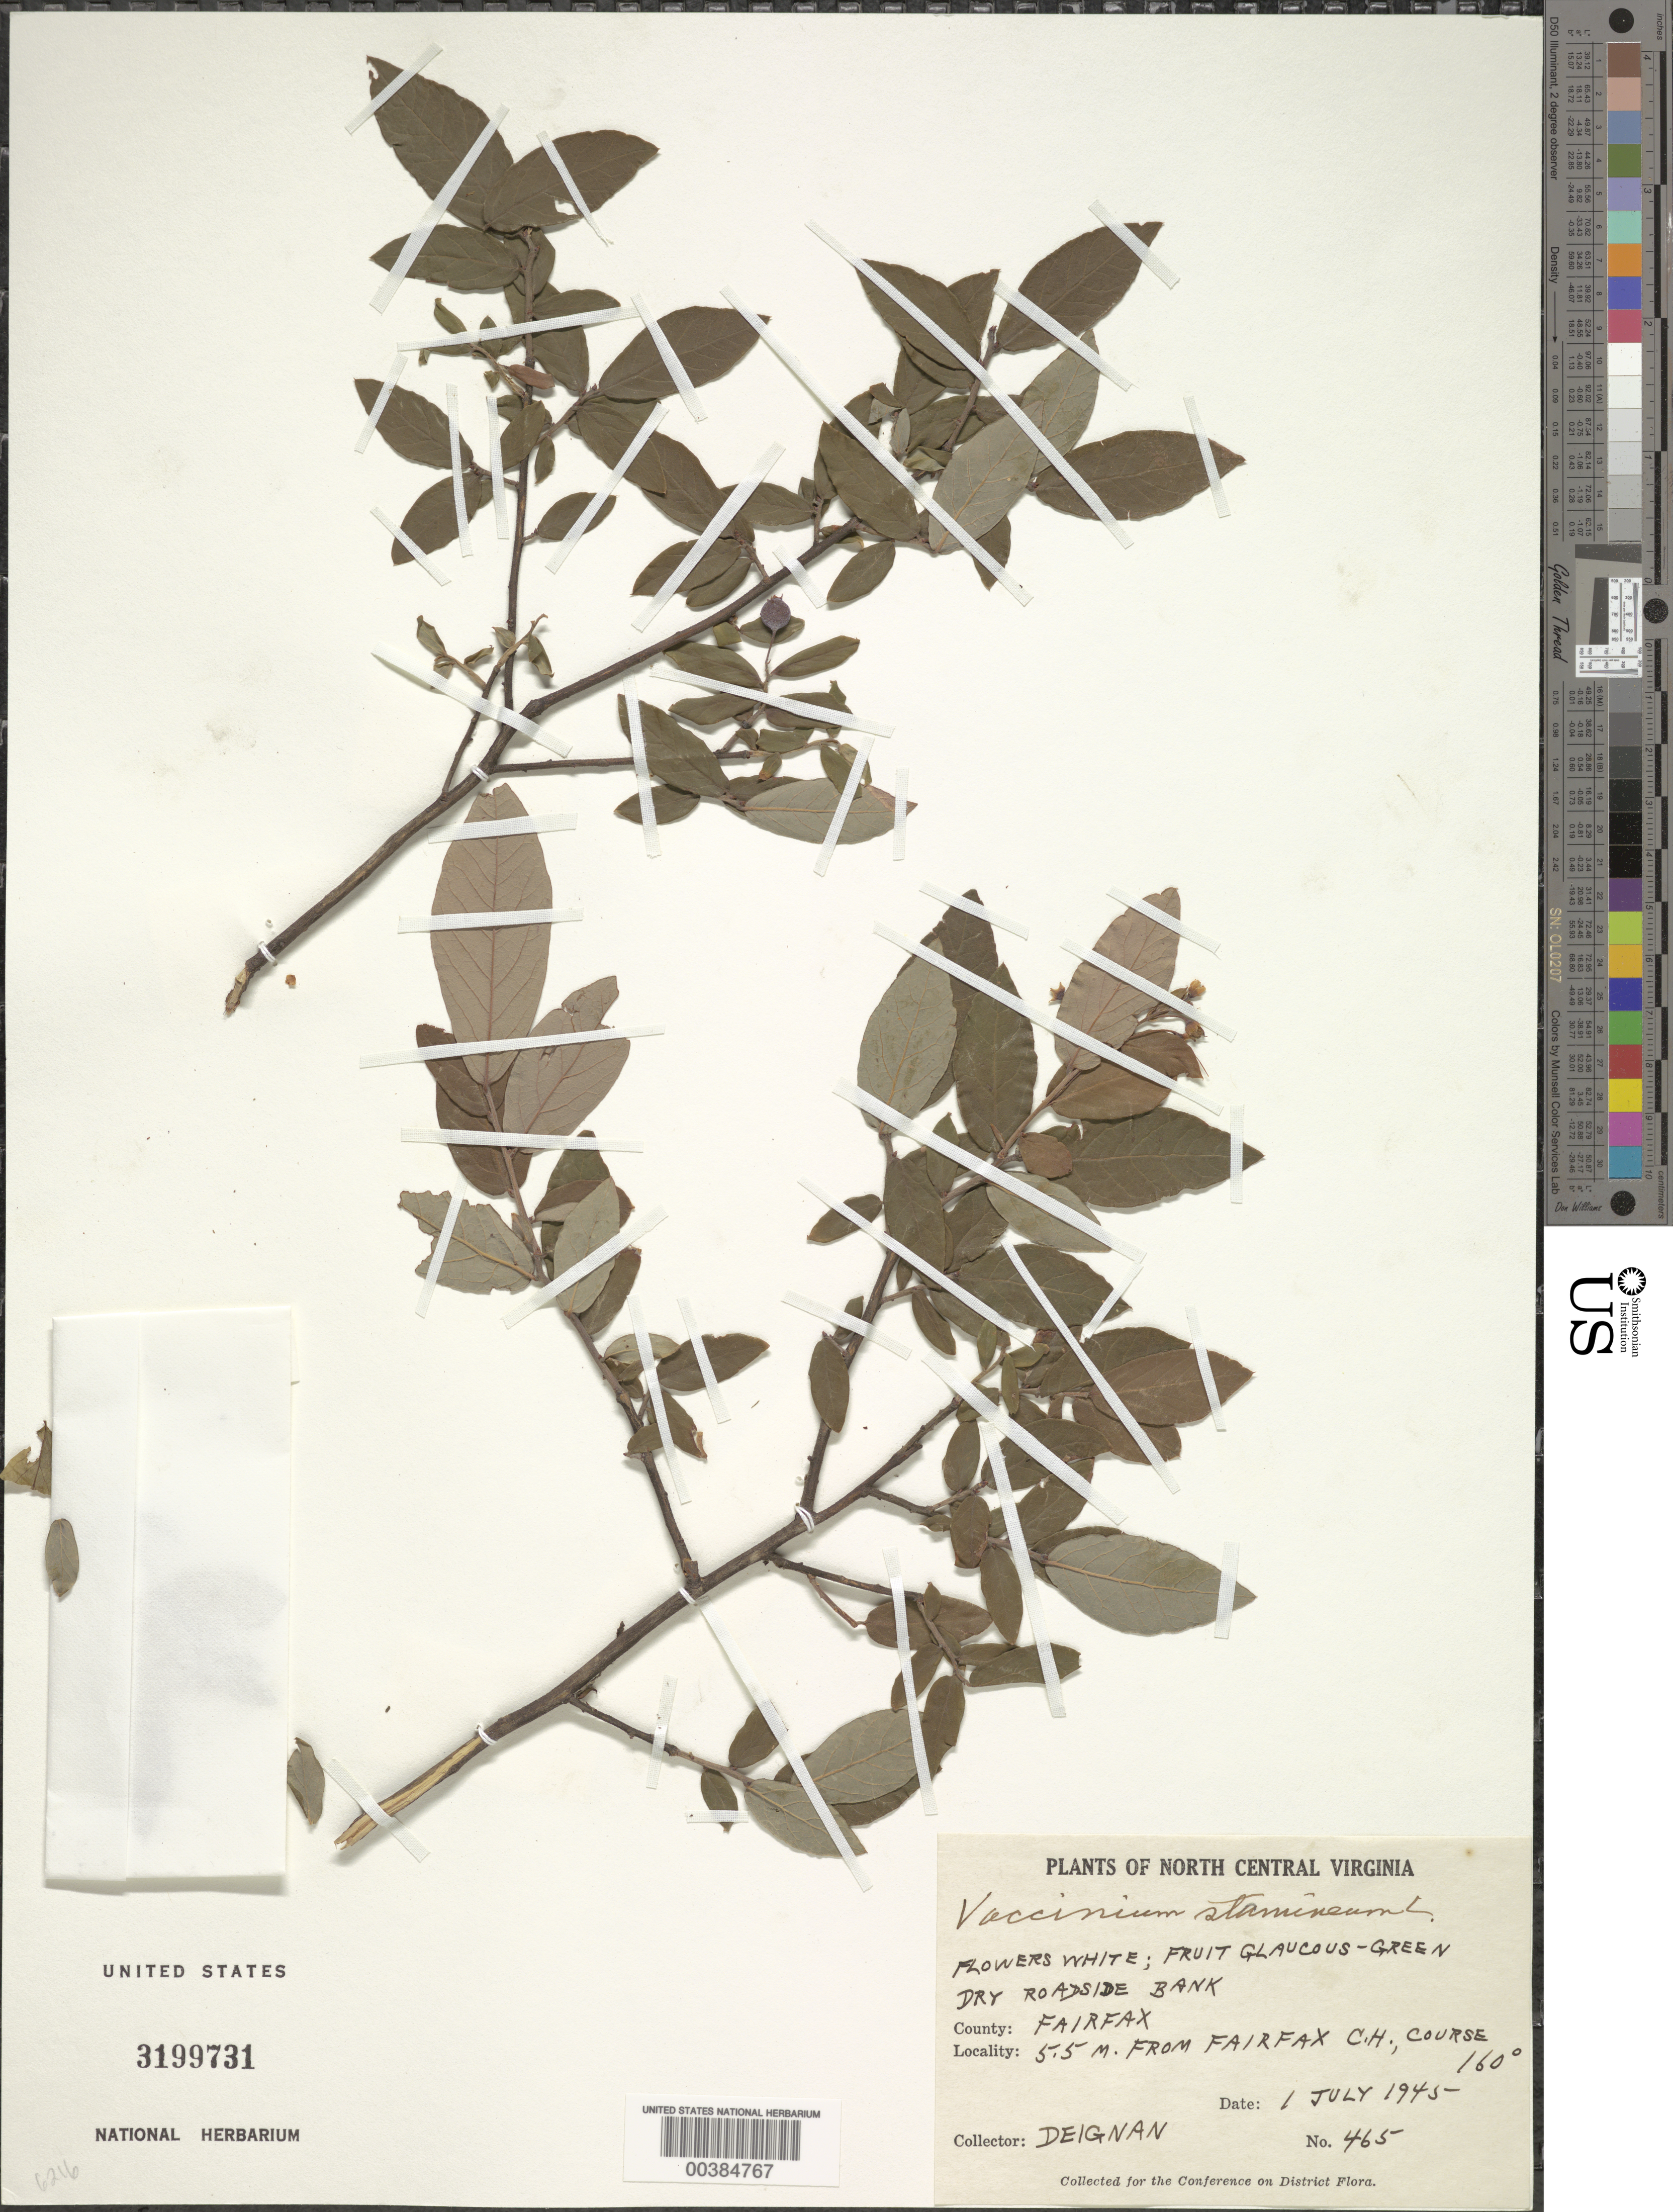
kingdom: Plantae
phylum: Tracheophyta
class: Magnoliopsida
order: Ericales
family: Ericaceae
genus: Vaccinium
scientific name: Vaccinium stamineum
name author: L.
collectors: H. Deignan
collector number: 465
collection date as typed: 01 Jul 1945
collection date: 1945-07-01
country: United States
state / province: Virginia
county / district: Fairfax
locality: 5.5 M from Fairfax Court House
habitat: Dry roadside bank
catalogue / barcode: US 3199731